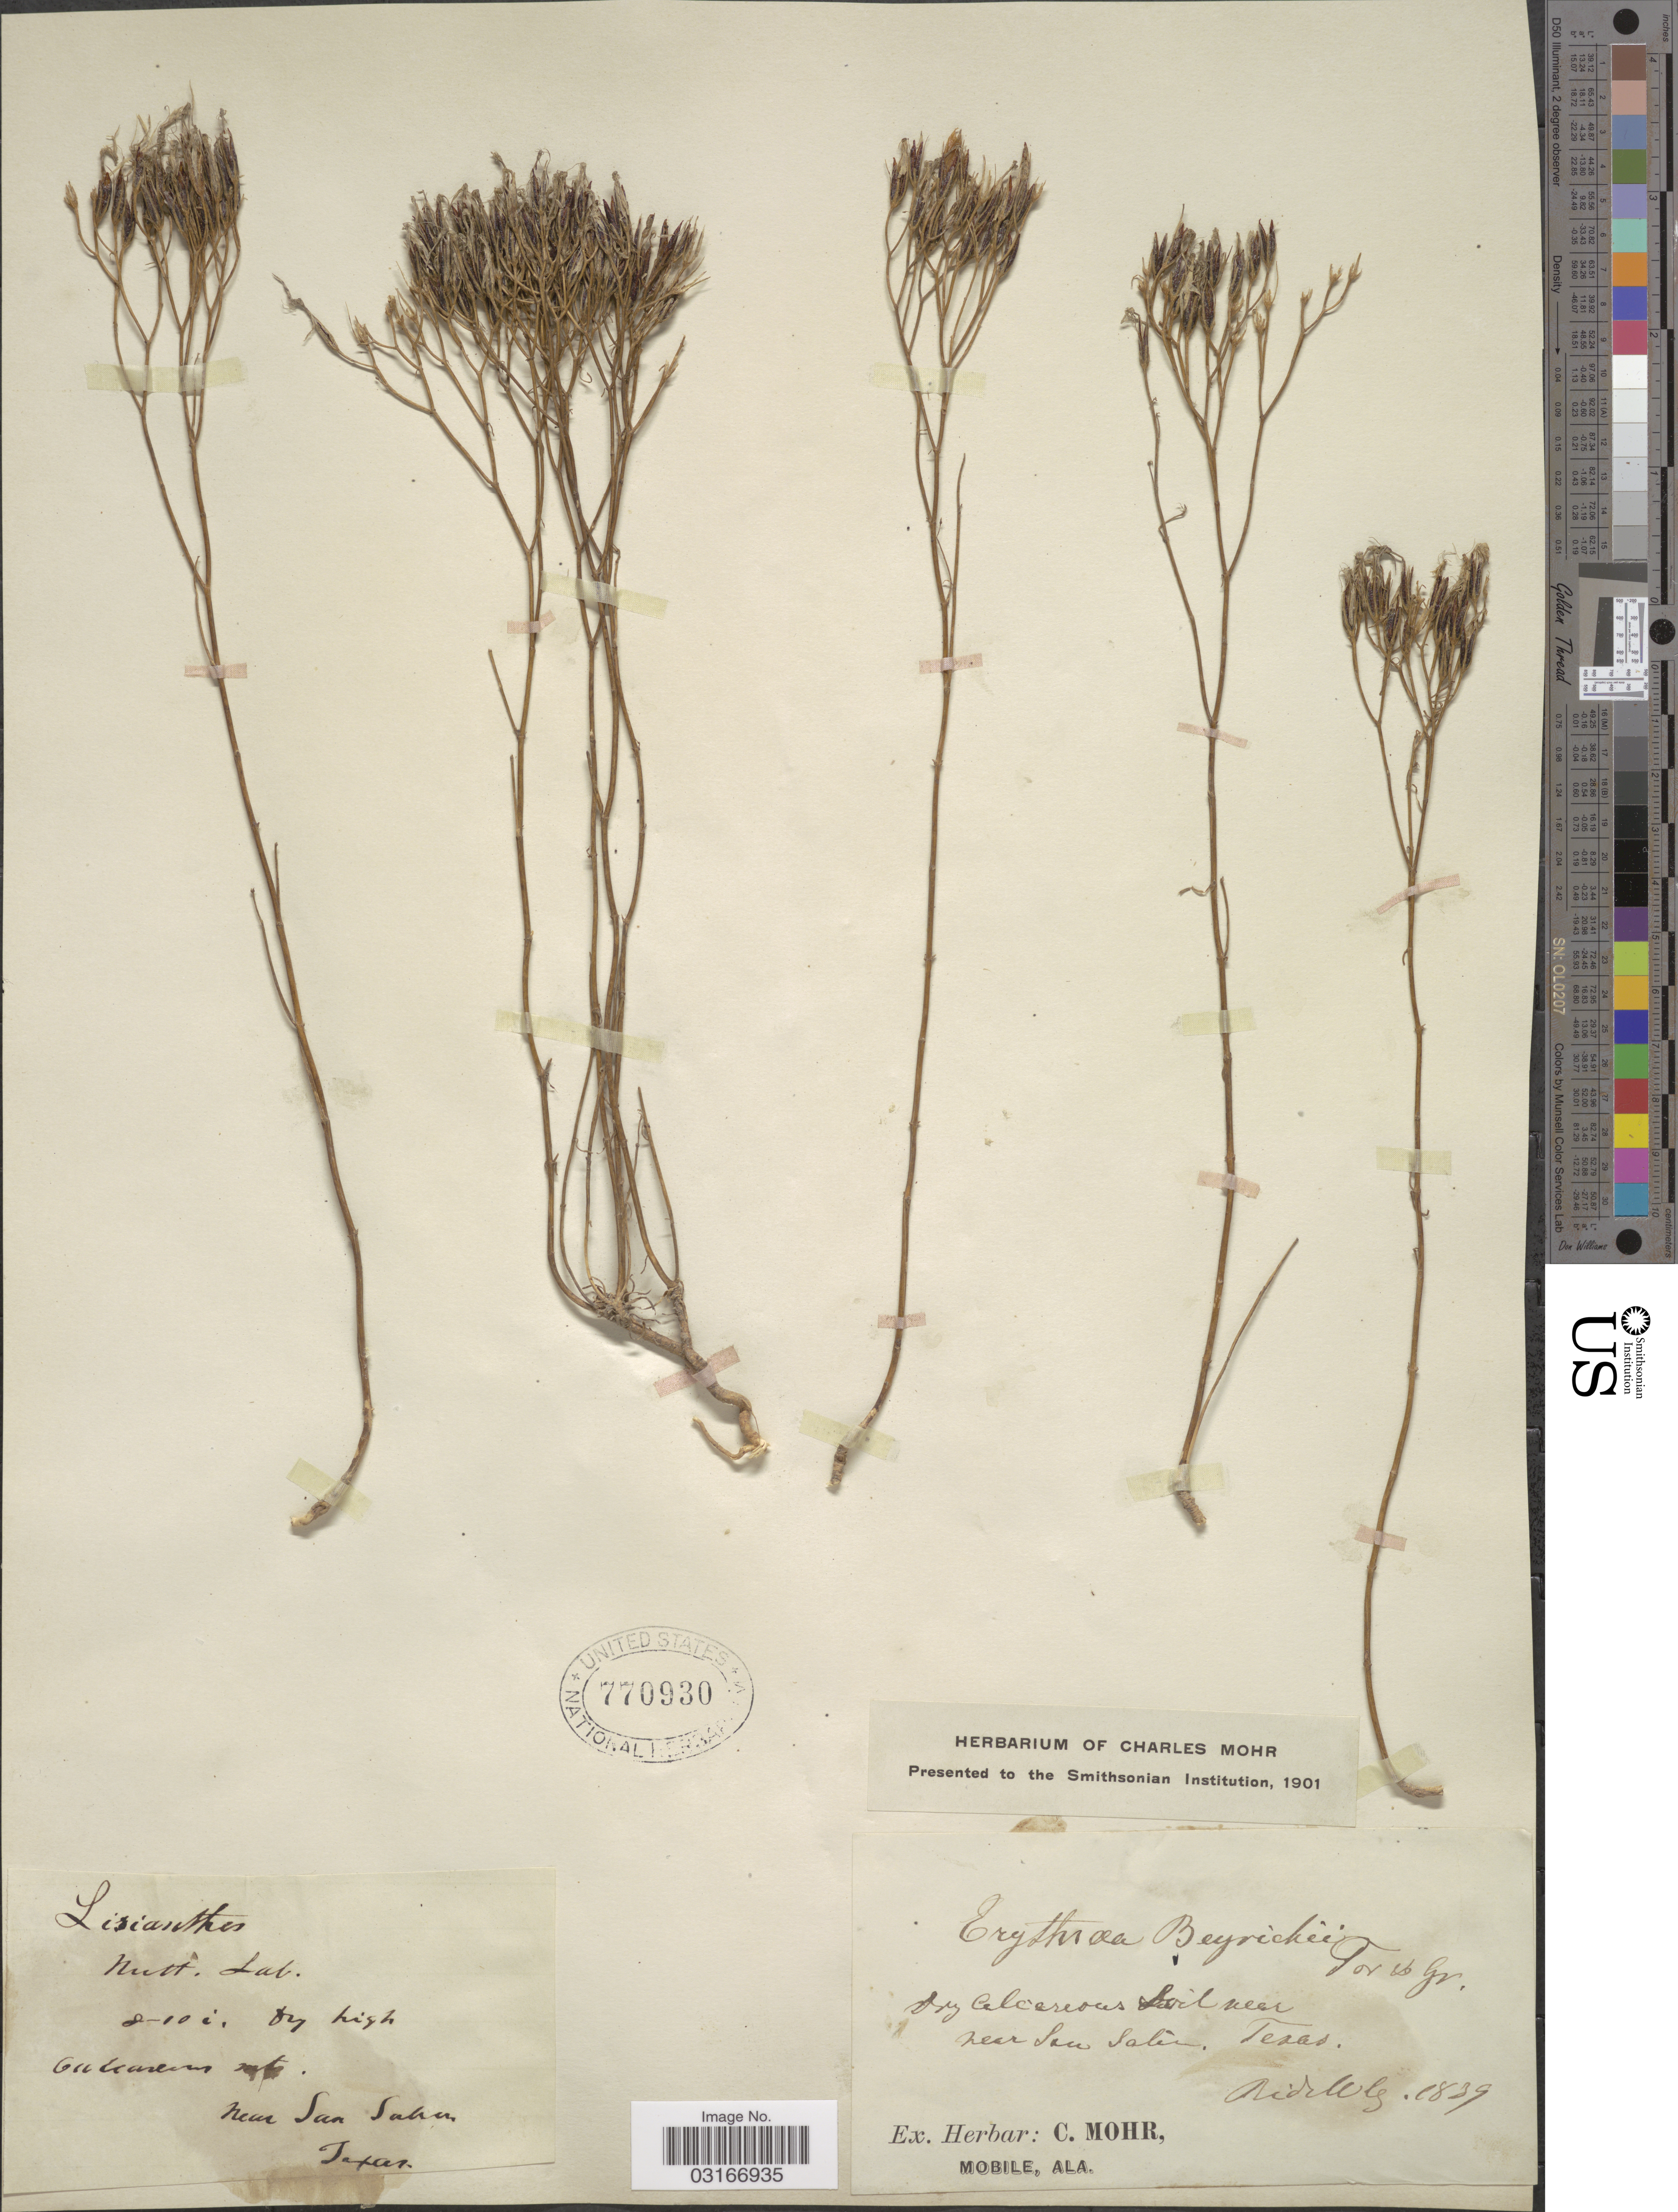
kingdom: Plantae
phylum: Tracheophyta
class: Magnoliopsida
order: Gentianales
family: Gentianaceae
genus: Centaurium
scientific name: Centaurium beyrichii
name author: (Torr.) B.L. Rob.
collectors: -. Riedle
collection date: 1839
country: United States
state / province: Texas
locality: Near San Saba.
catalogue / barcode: US 770930